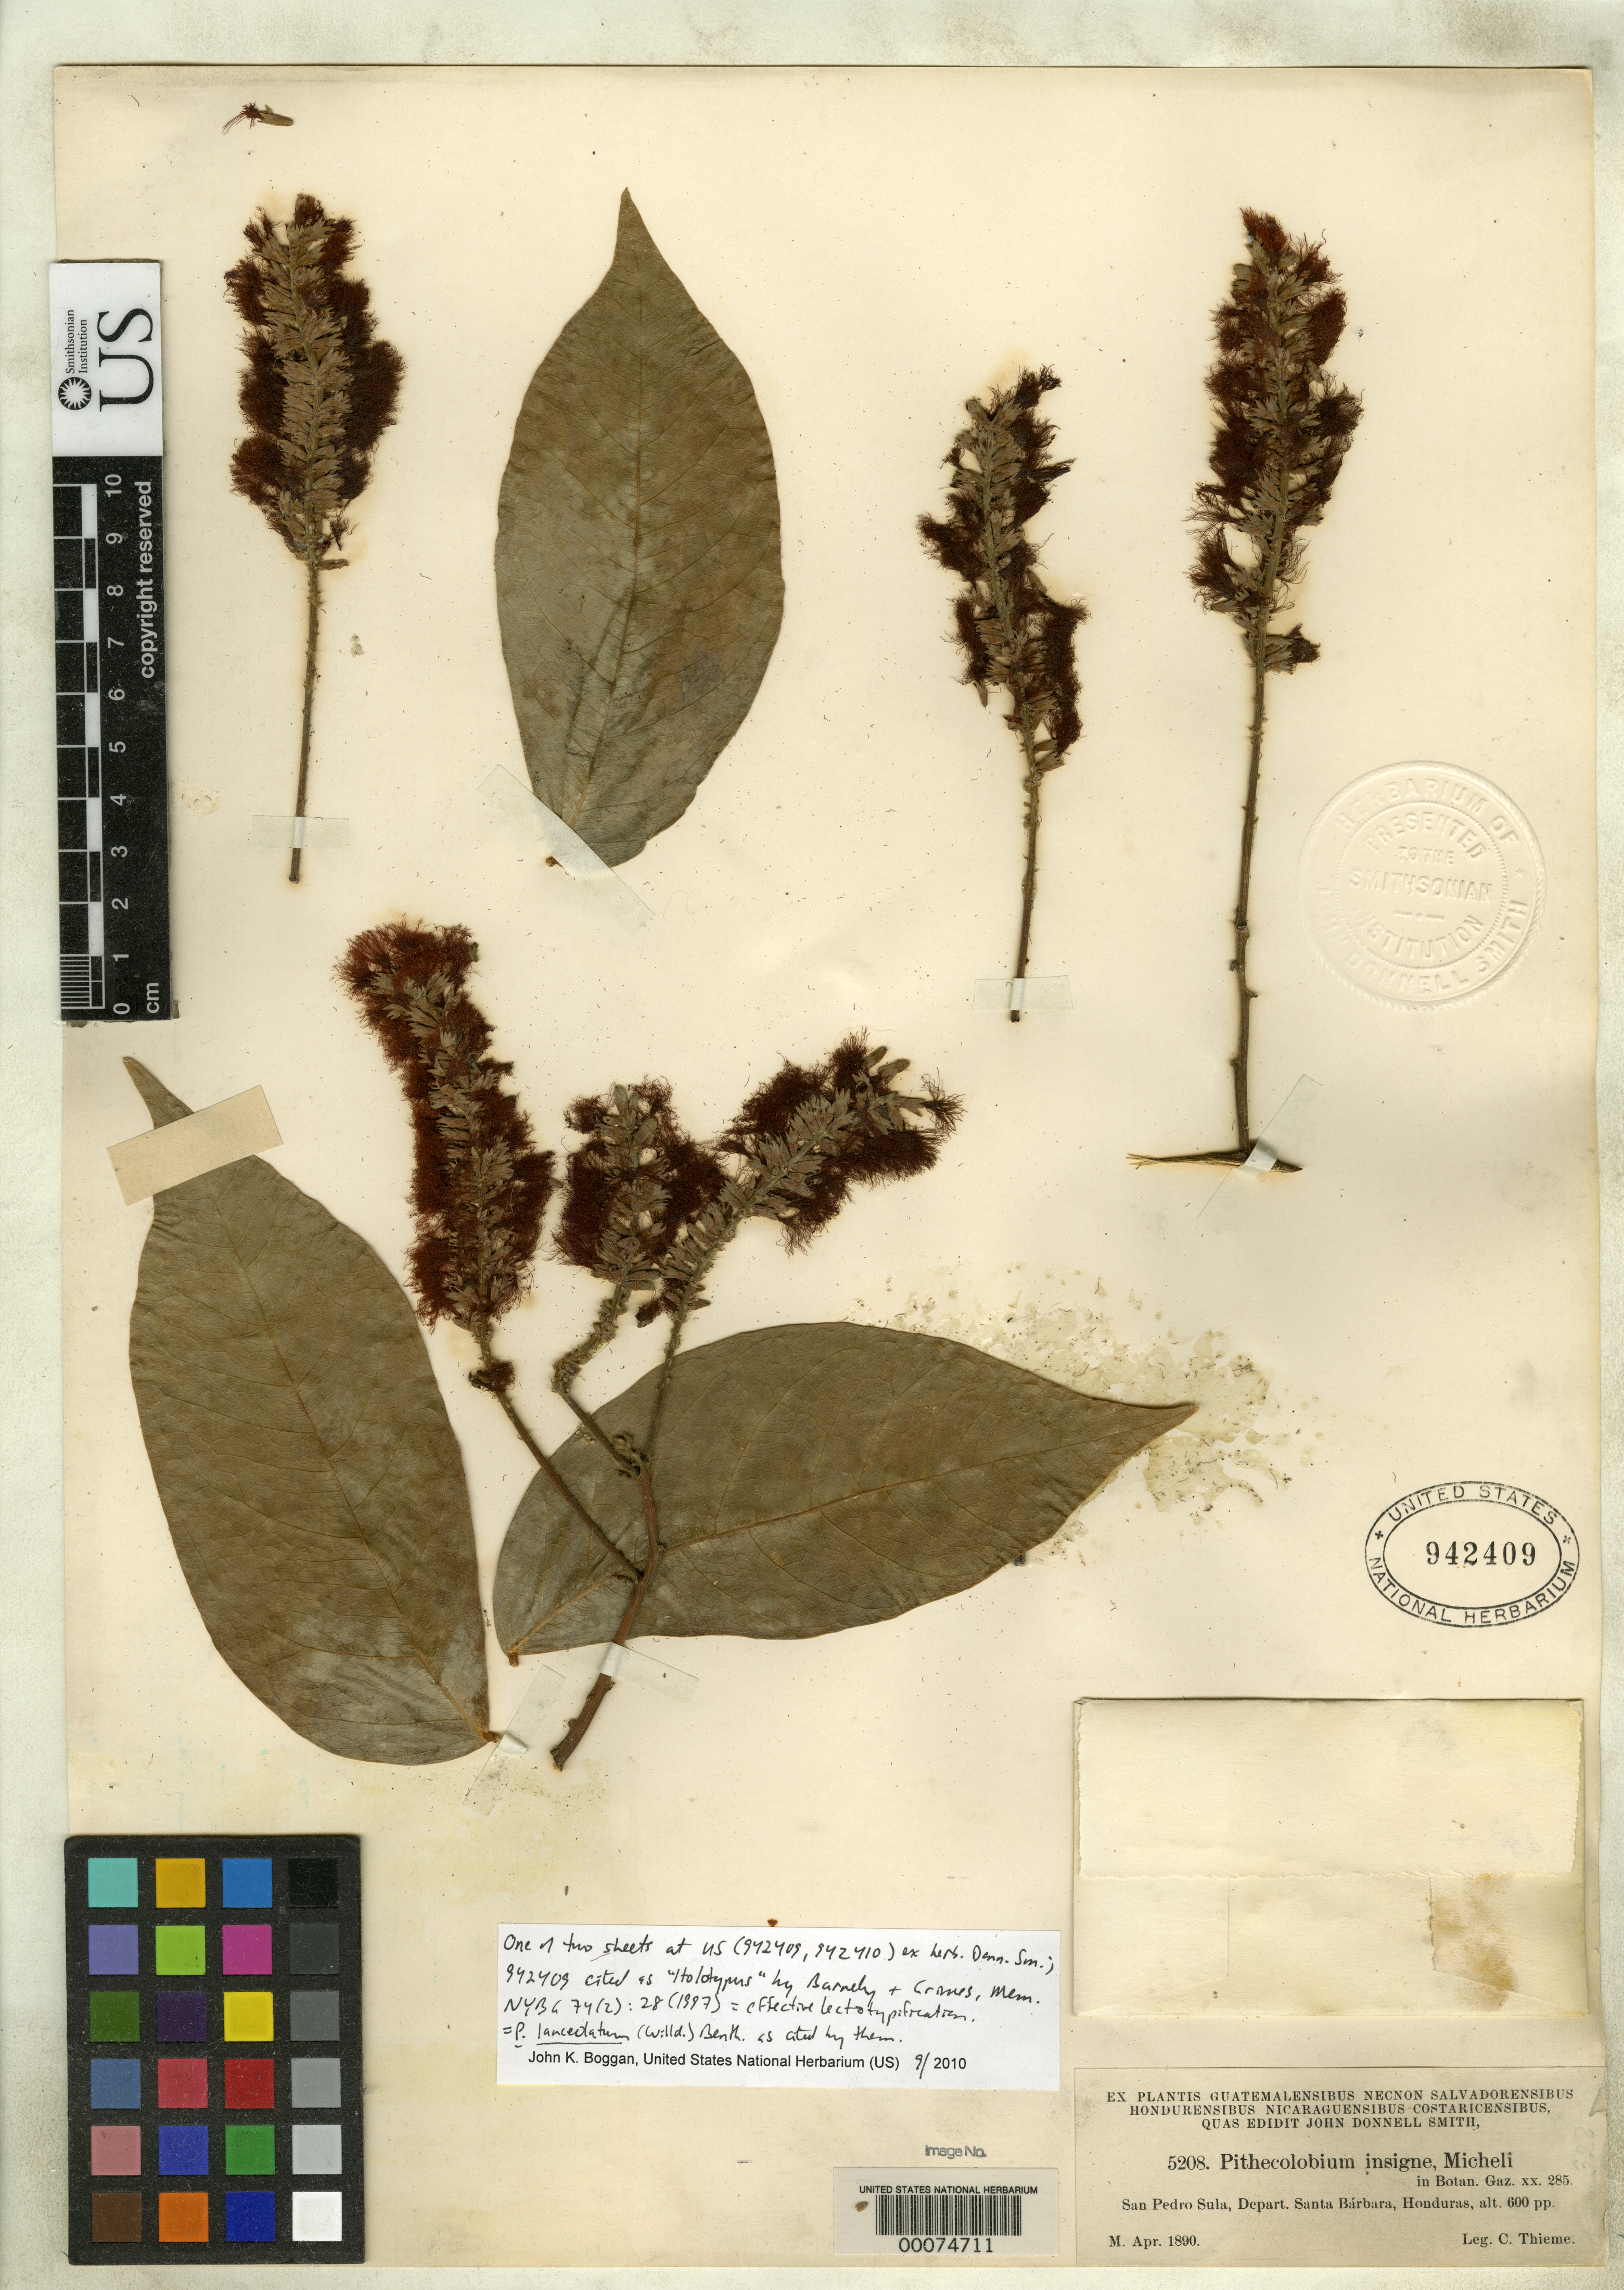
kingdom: Plantae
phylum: Tracheophyta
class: Magnoliopsida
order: Fabales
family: Fabaceae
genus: Pithecellobium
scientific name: Pithecellobium lanceolatum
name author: (Humb. & Bonpl. ex Willd.) Benth.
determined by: Clarke, H. D., University of North Carolina (Asheville)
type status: Lectotype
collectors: C. Thieme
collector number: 5208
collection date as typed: Apr 1890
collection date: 1890-04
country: Honduras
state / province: Santa Bárbara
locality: San Pedro Sula, Depart. Santa Bárbara.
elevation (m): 183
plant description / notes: Currently accepted name as cited by Barneby & Grimes (1997).; One of two sheets at US (USNH 942409, 942410) ex John Donnell Smith herbarium. 942409 was explicitly cited (by sheet number) as "holotypus" by Barneby & Grimes (=effective lectotypification).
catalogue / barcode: US 942409